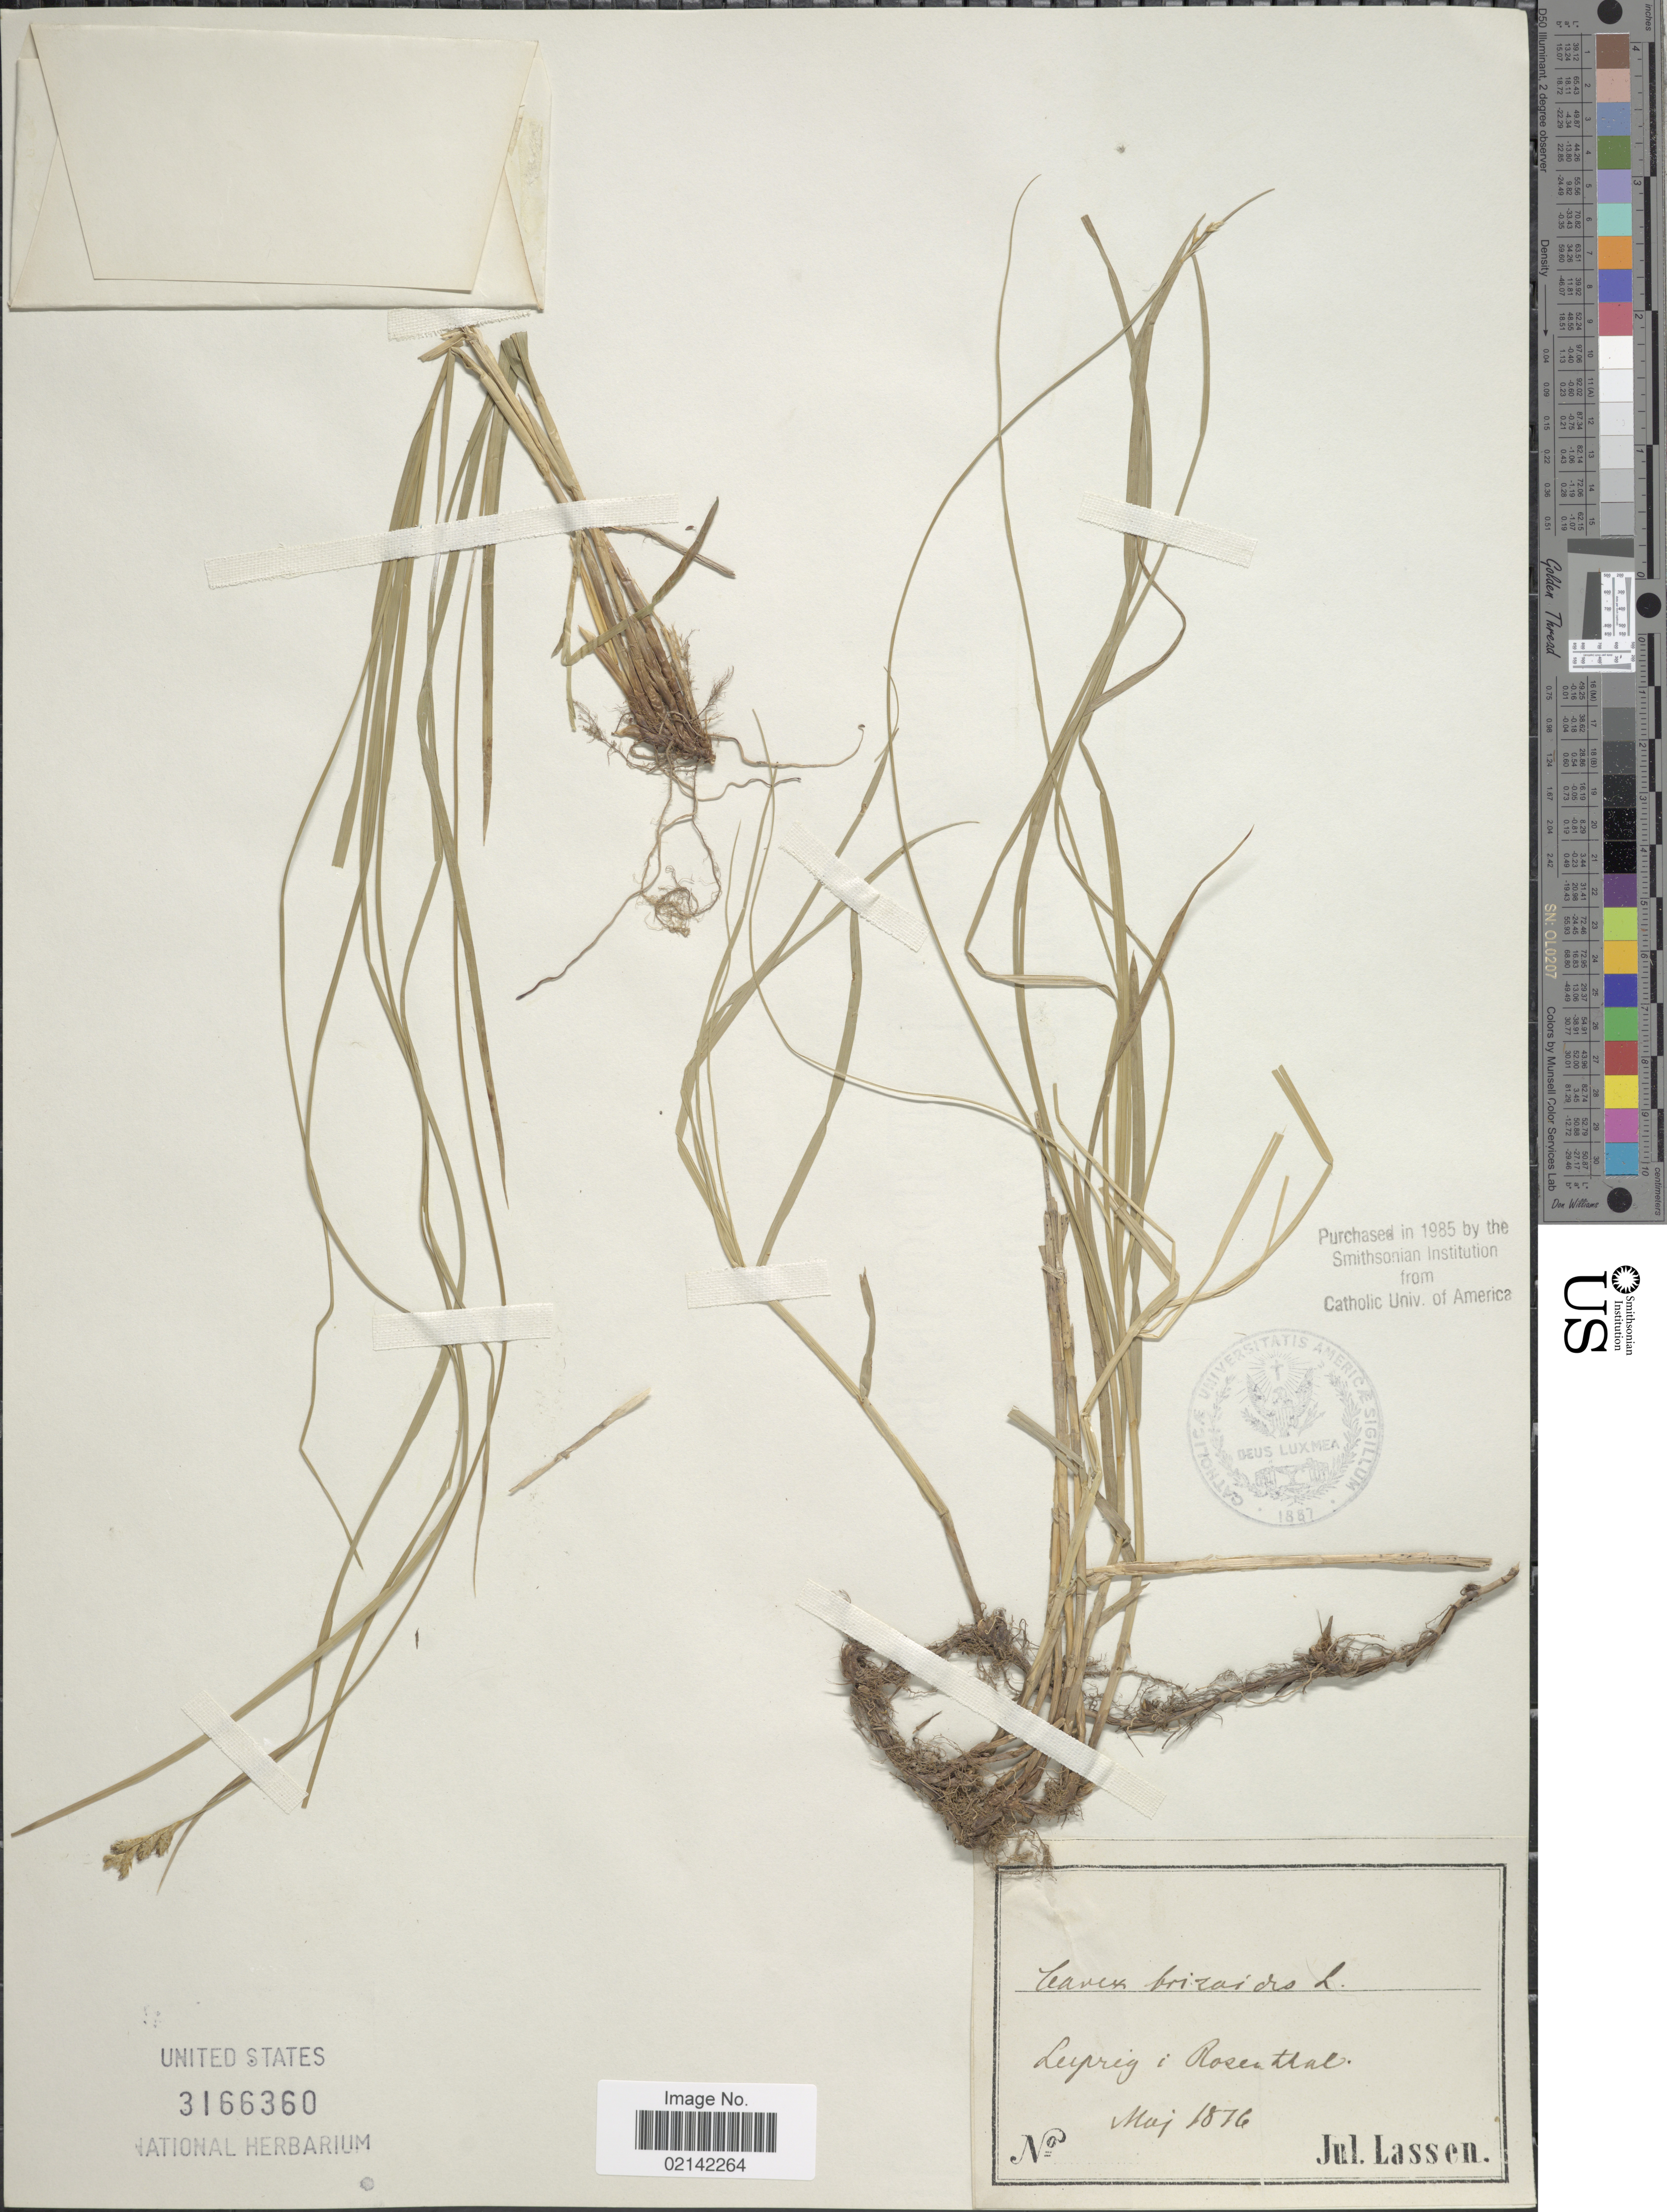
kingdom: Plantae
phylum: Tracheophyta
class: Liliopsida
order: Poales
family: Cyperaceae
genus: Carex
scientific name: Carex brizoides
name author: L.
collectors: J. Lassen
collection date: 1876-05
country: Germany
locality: Leiprig i Rosenthal [interpreted]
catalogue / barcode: US 3166360